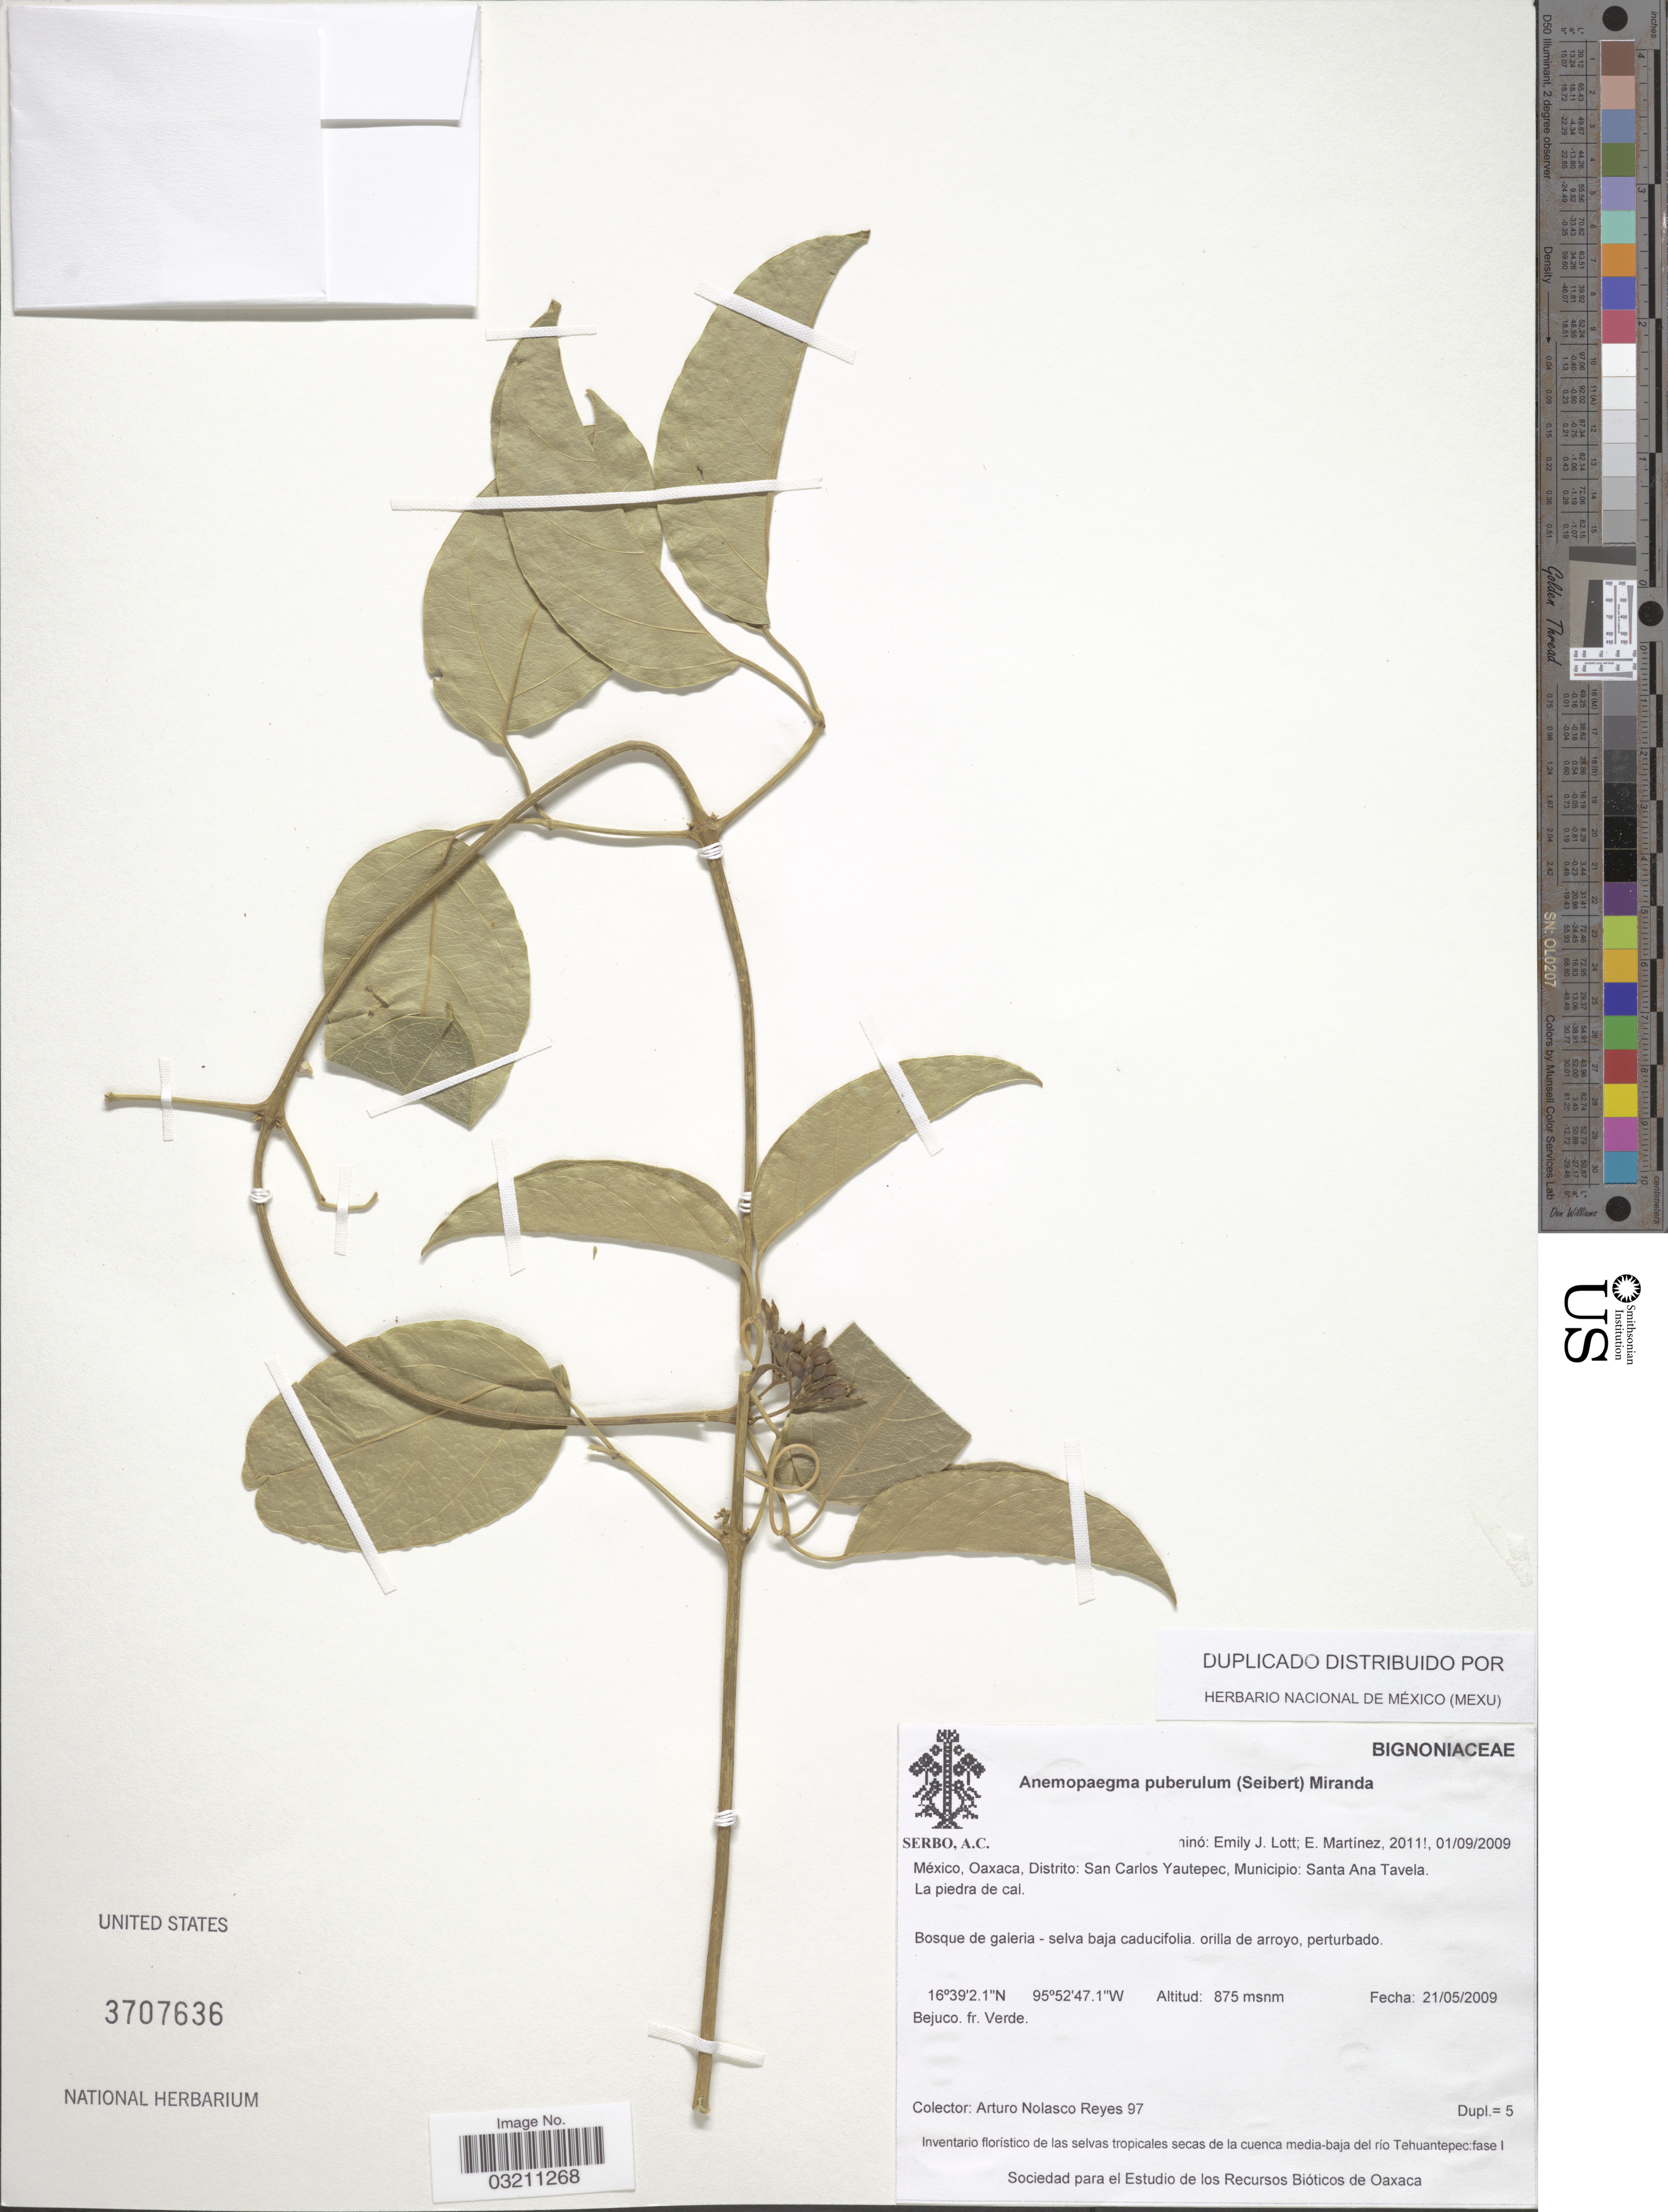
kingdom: Plantae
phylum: Tracheophyta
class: Magnoliopsida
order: Lamiales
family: Bignoniaceae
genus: Anemopaegma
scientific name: Anemopaegma puberulum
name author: (Seibert) Miranda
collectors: A. Reyes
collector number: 97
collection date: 2009-05-21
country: Mexico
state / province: Oaxaca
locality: Distrito: San Carlos Yautepec, Municipio: Santa Ana Tavela. La piedra de cal.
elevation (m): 875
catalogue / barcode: US 3707636